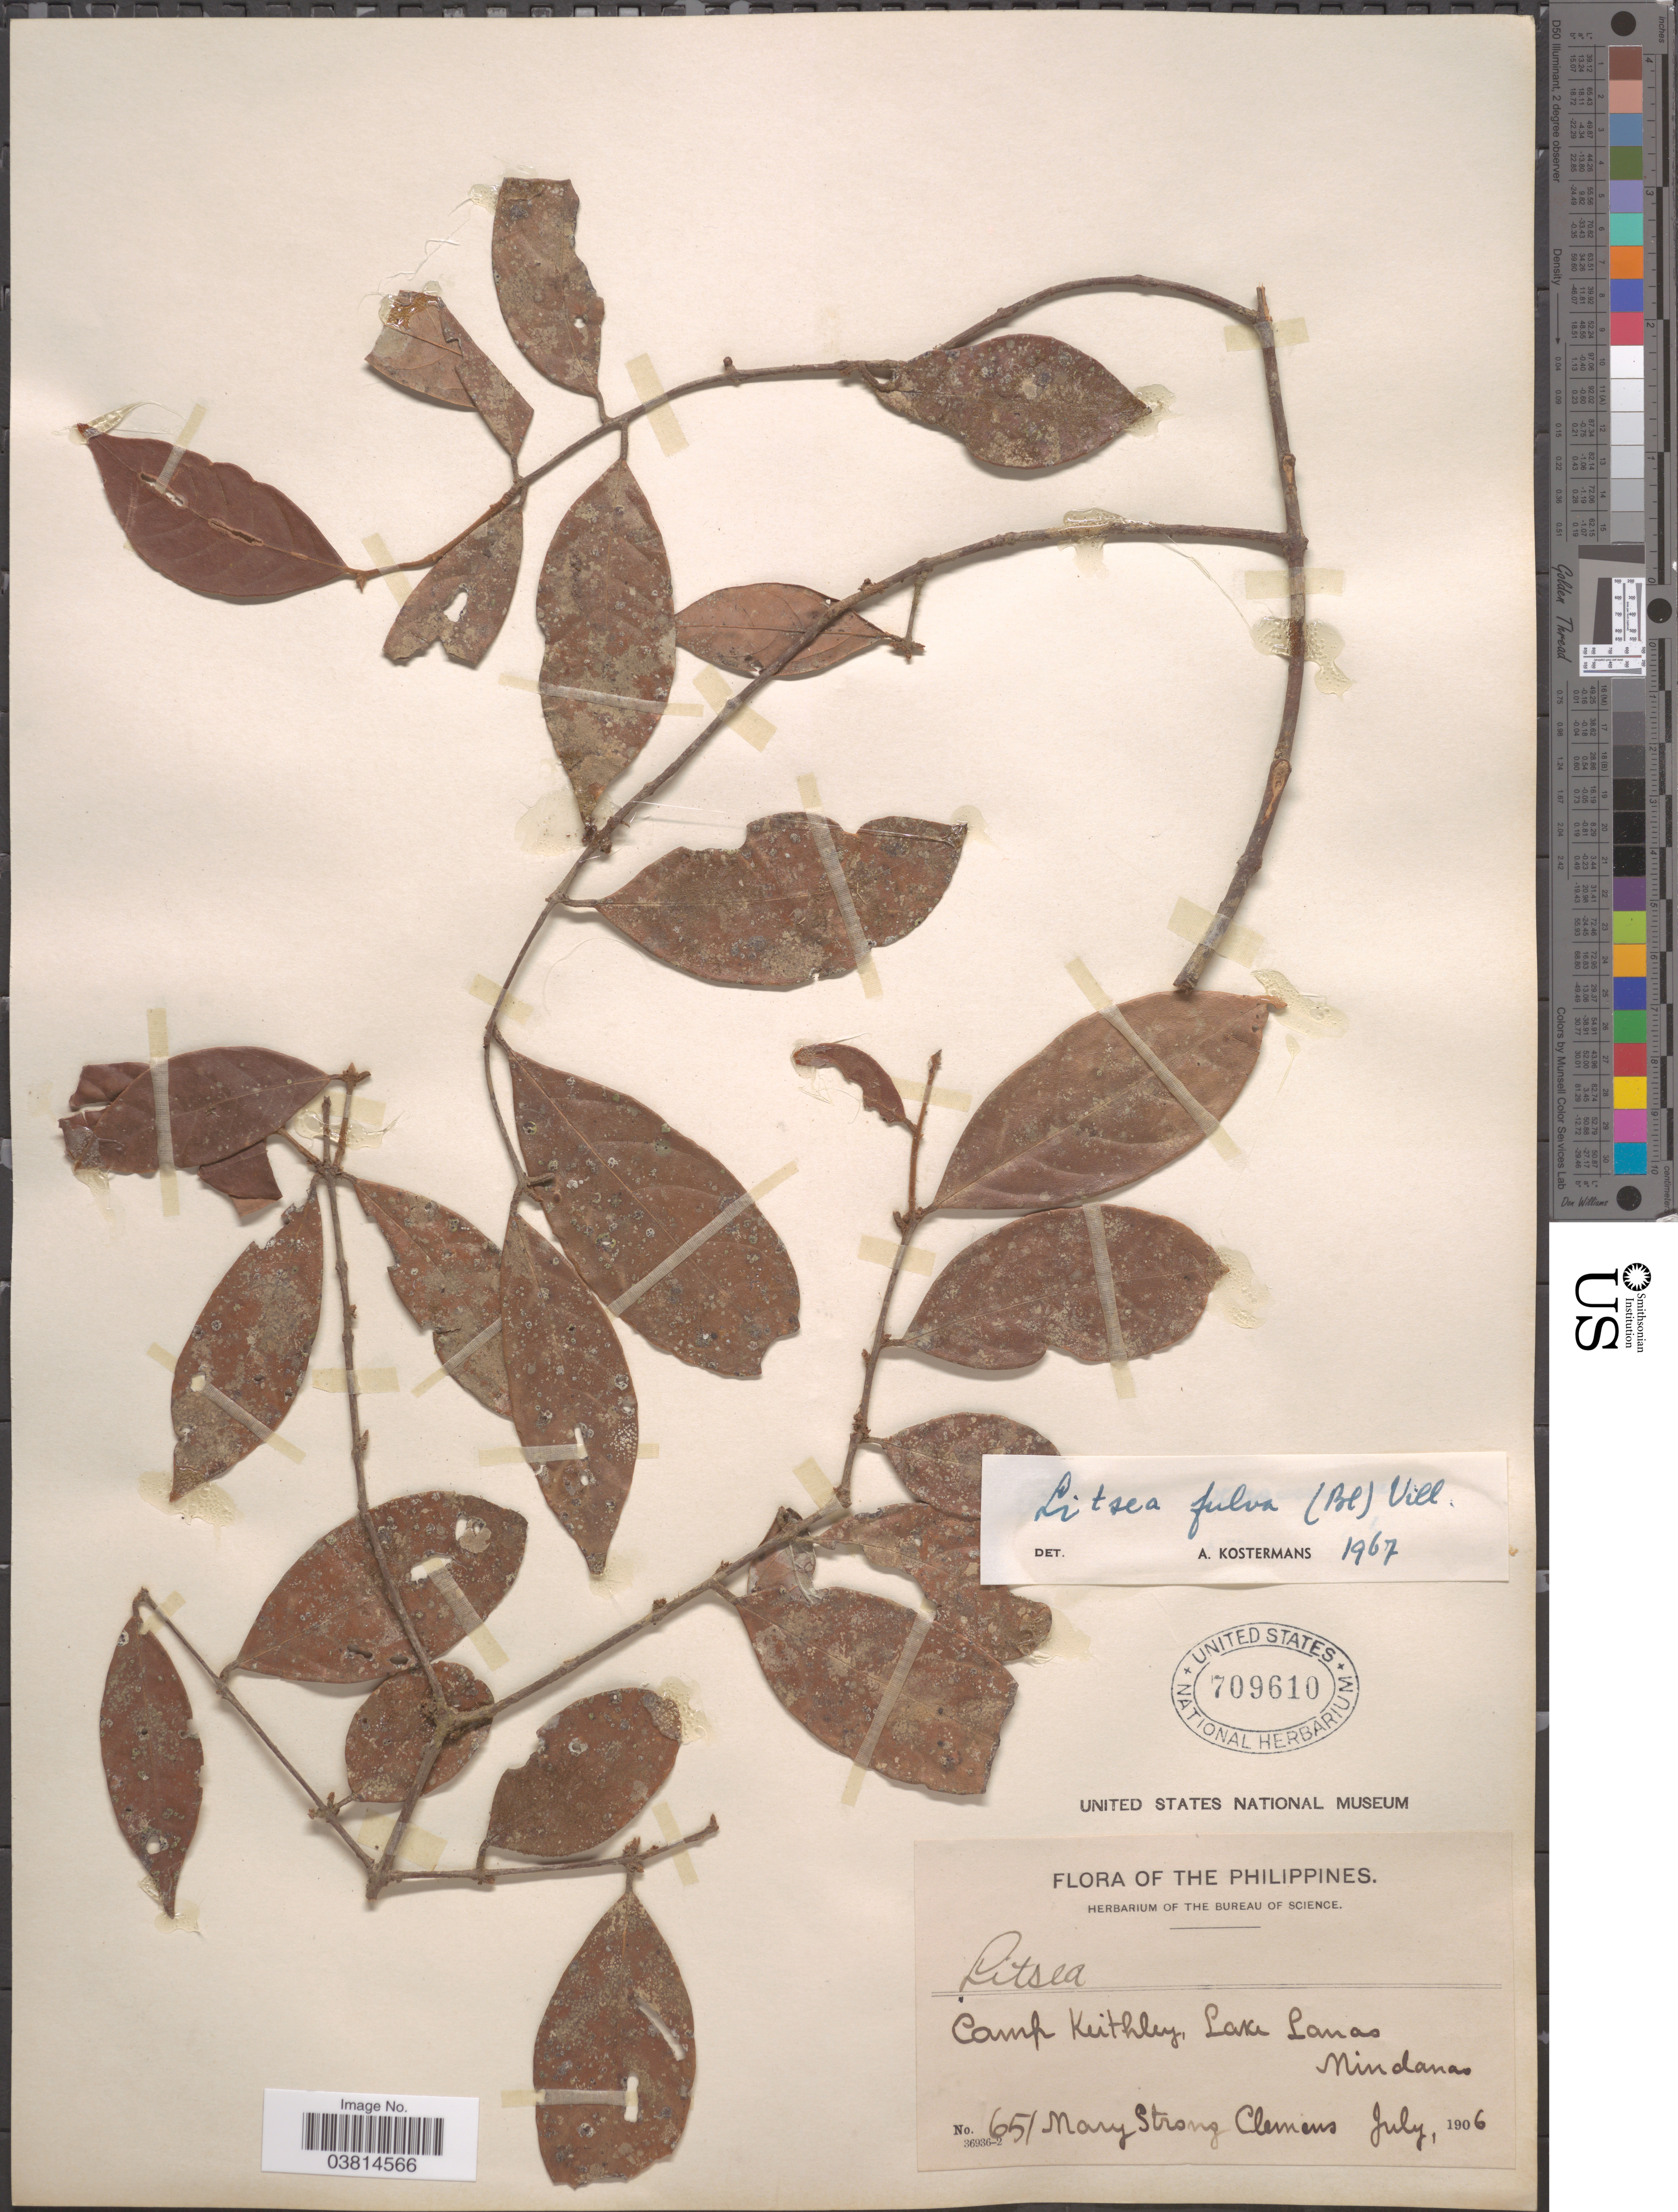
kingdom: Plantae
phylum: Tracheophyta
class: Magnoliopsida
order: Laurales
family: Lauraceae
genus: Litsea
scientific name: Litsea fulva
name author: (Blume) Fern.-Vill.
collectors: M. S. Clemens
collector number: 651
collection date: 1906-07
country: Philippines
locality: Camp Keithley, Lake Lanao. Mindanao.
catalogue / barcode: US 709610